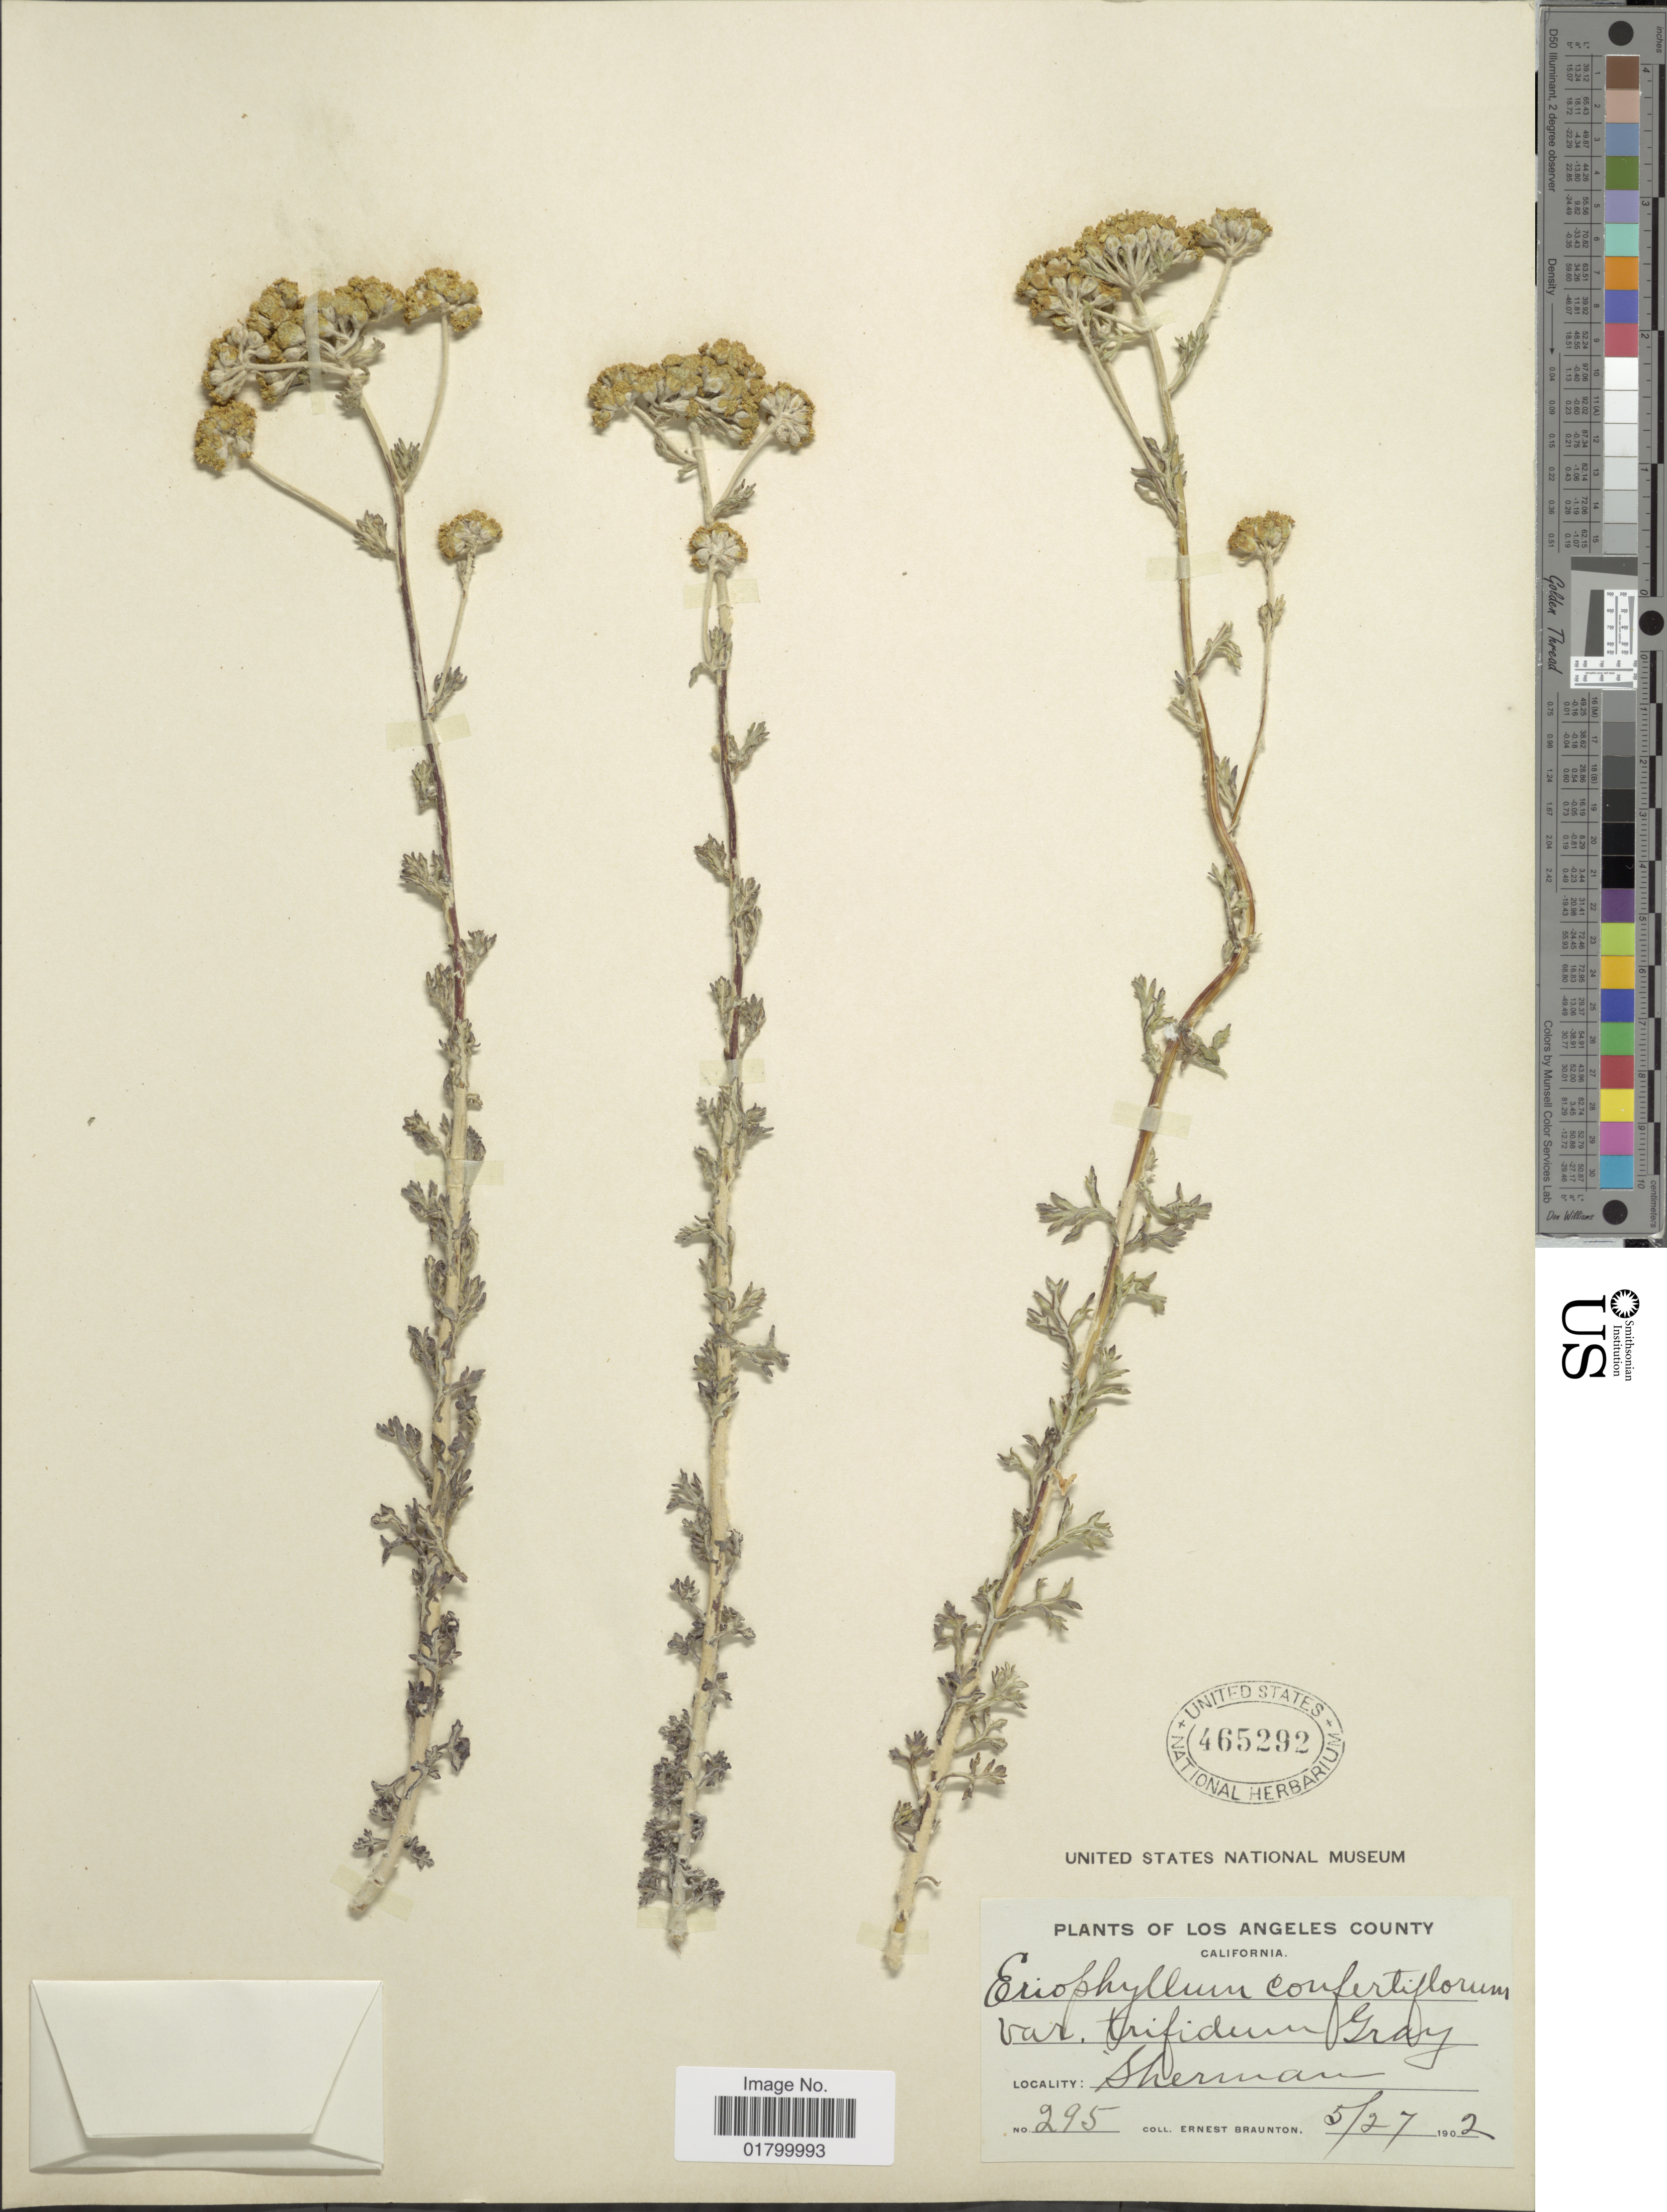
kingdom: Plantae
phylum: Tracheophyta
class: Magnoliopsida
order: Asterales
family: Asteraceae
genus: Eriophyllum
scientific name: Eriophyllum confertiflorum var. trifidum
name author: (Nutt.) A. Gray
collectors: E. Braunton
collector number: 295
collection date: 1902-05-27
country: United States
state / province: California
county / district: Los Angeles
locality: Los Angeles County, California, Sherman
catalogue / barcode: US 465292